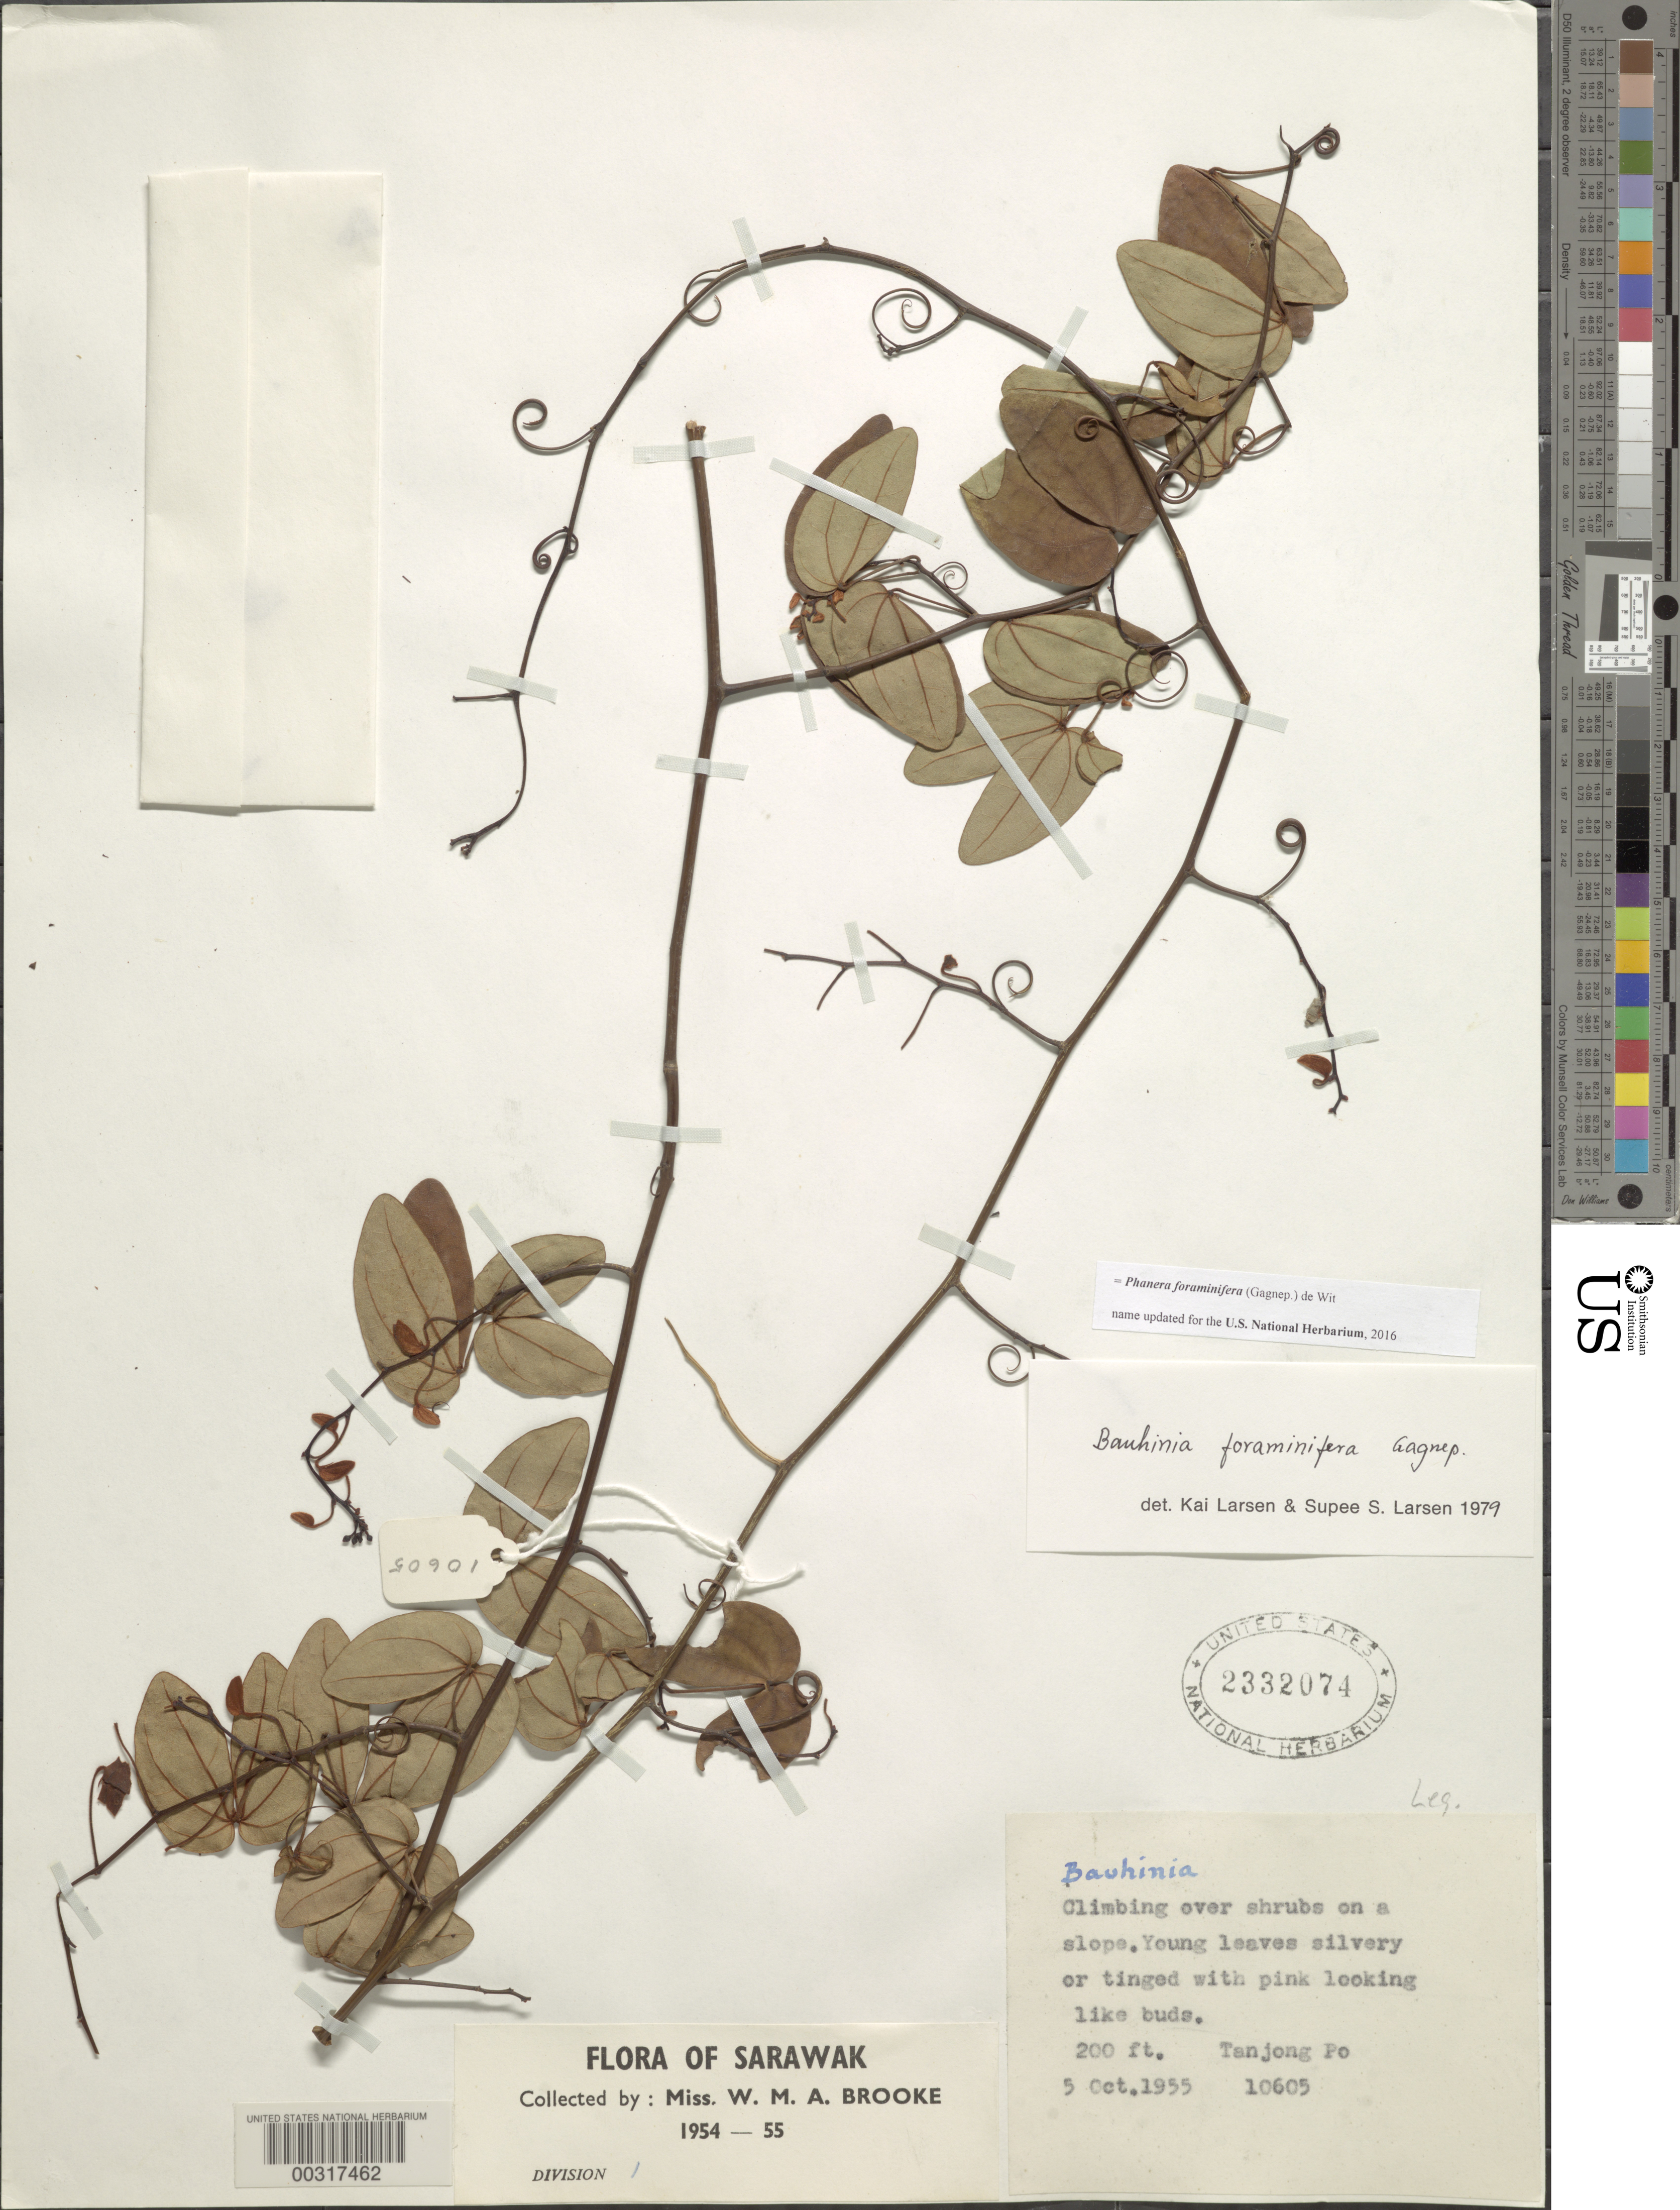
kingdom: Plantae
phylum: Tracheophyta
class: Magnoliopsida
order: Fabales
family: Fabaceae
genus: Phanera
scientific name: Phanera foraminifera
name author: (Gagnep.) de Wit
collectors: W. Brooke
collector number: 10605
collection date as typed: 05 Oct 1955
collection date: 1955-10-05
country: Malaysia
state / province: Sarawak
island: Borneo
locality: Tanjong po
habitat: On slope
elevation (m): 61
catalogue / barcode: US 2332074